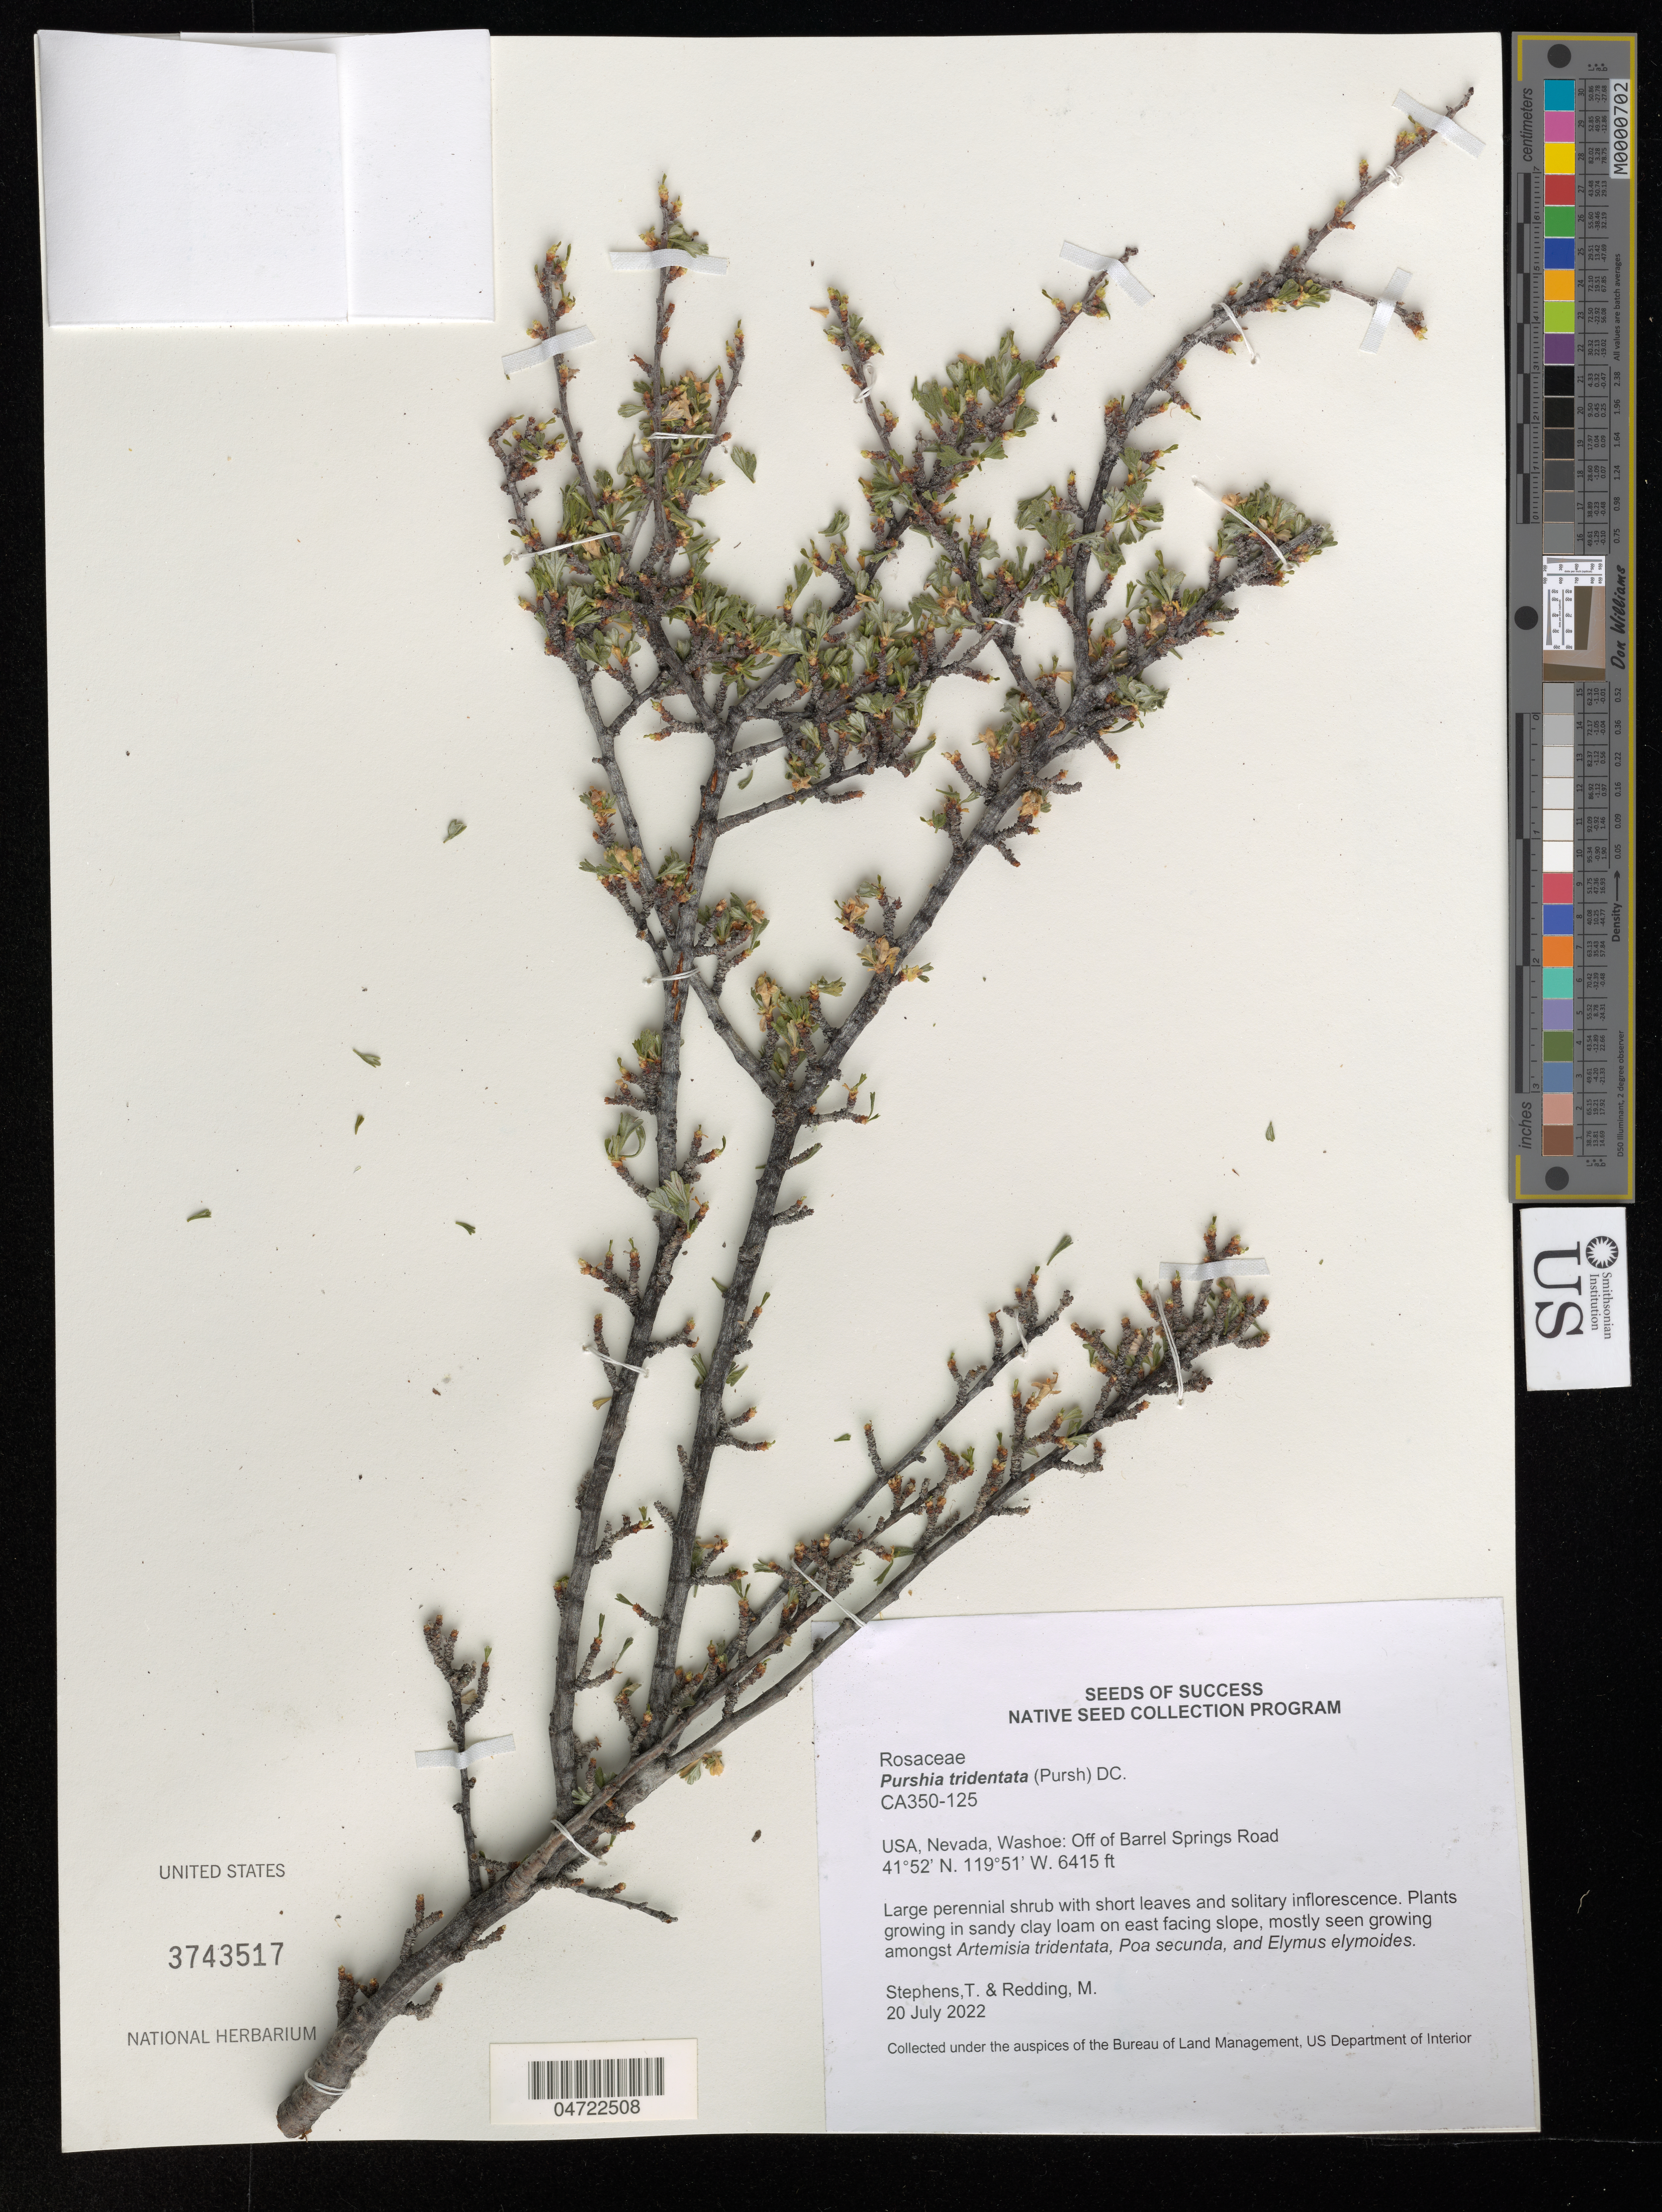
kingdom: Plantae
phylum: Tracheophyta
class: Magnoliopsida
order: Rosales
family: Rosaceae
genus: Purshia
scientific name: Purshia tridentata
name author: (Pursh) DC.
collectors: T. Stephens & M. Redding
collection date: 2022-07-20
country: United States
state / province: Nevada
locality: Washoe: Off of Barrel Springs Road.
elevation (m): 1955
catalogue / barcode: US 3743517